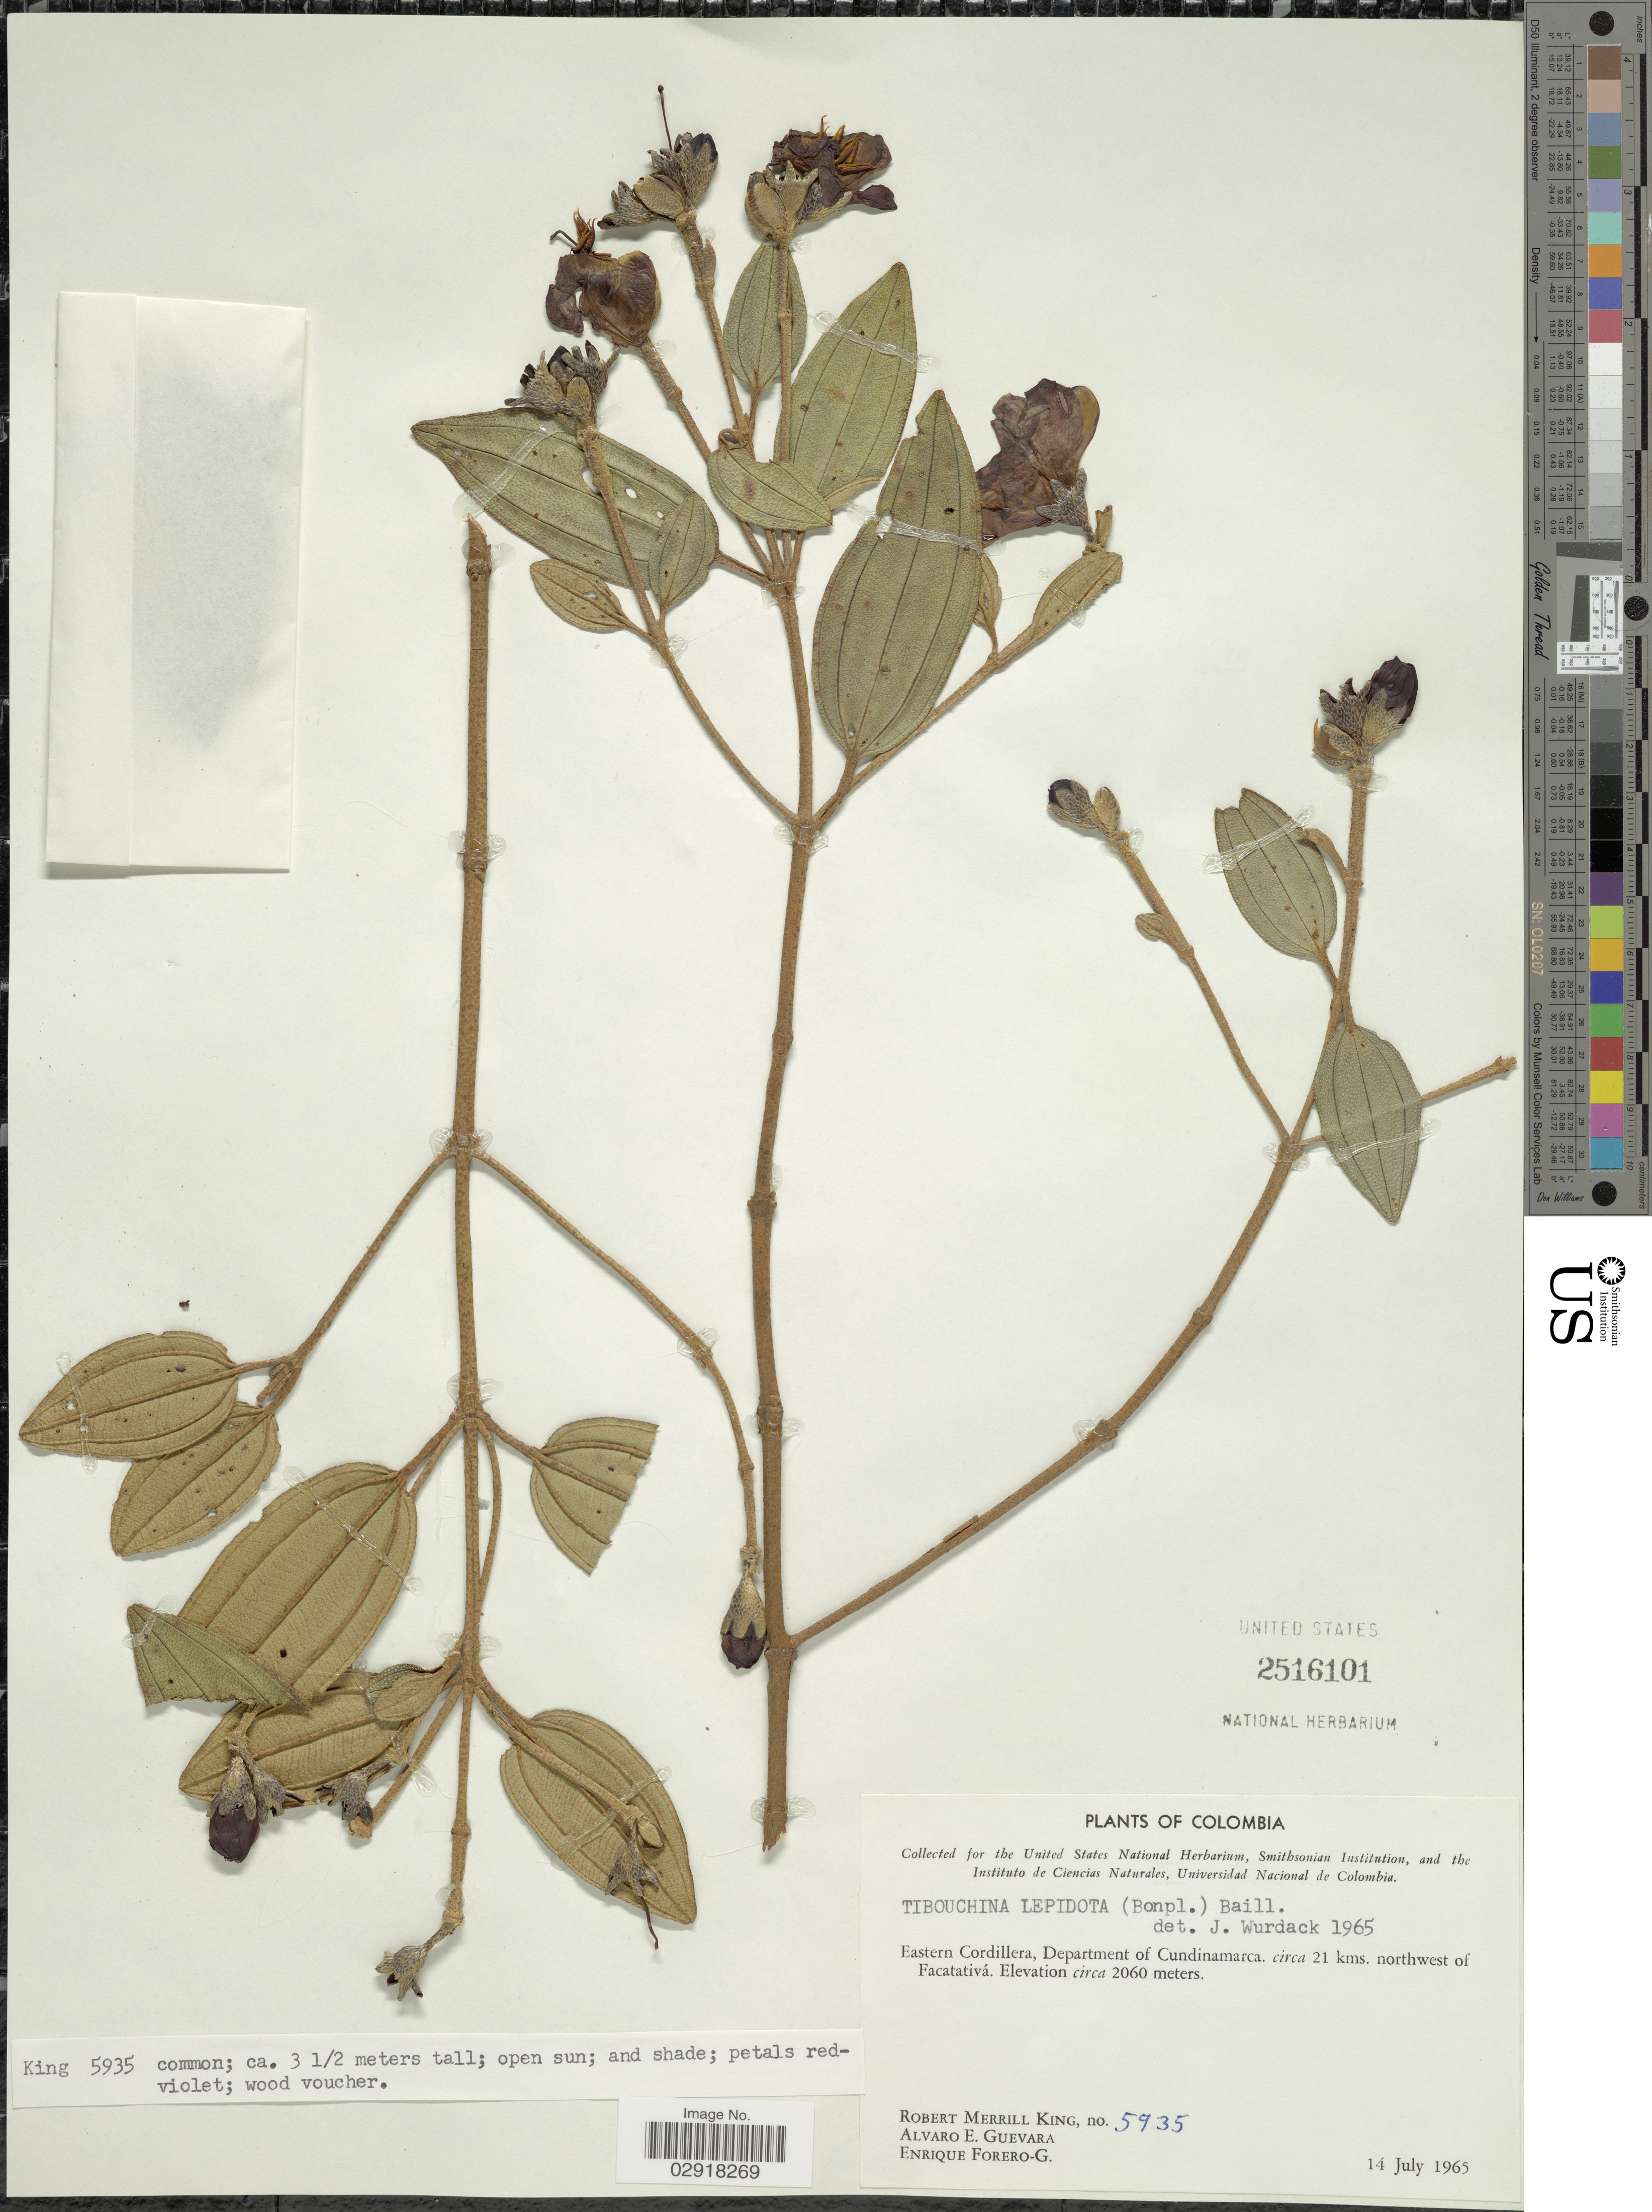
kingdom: Plantae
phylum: Tracheophyta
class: Magnoliopsida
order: Myrtales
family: Melastomataceae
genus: Andesanthus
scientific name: Andesanthus lepidotus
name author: (Humb. & Bonpl.) P.J.F. Guim. & Michelang.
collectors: R. M. King, A. E. Guevara & E. Forero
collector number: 5935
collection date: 1965-07-14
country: Colombia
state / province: Cundinamarca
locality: Eastern Cordillera, Department of Cundinamarca. circa 21 kms. northwest of Facatativá.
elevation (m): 2060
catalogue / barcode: US 2516101